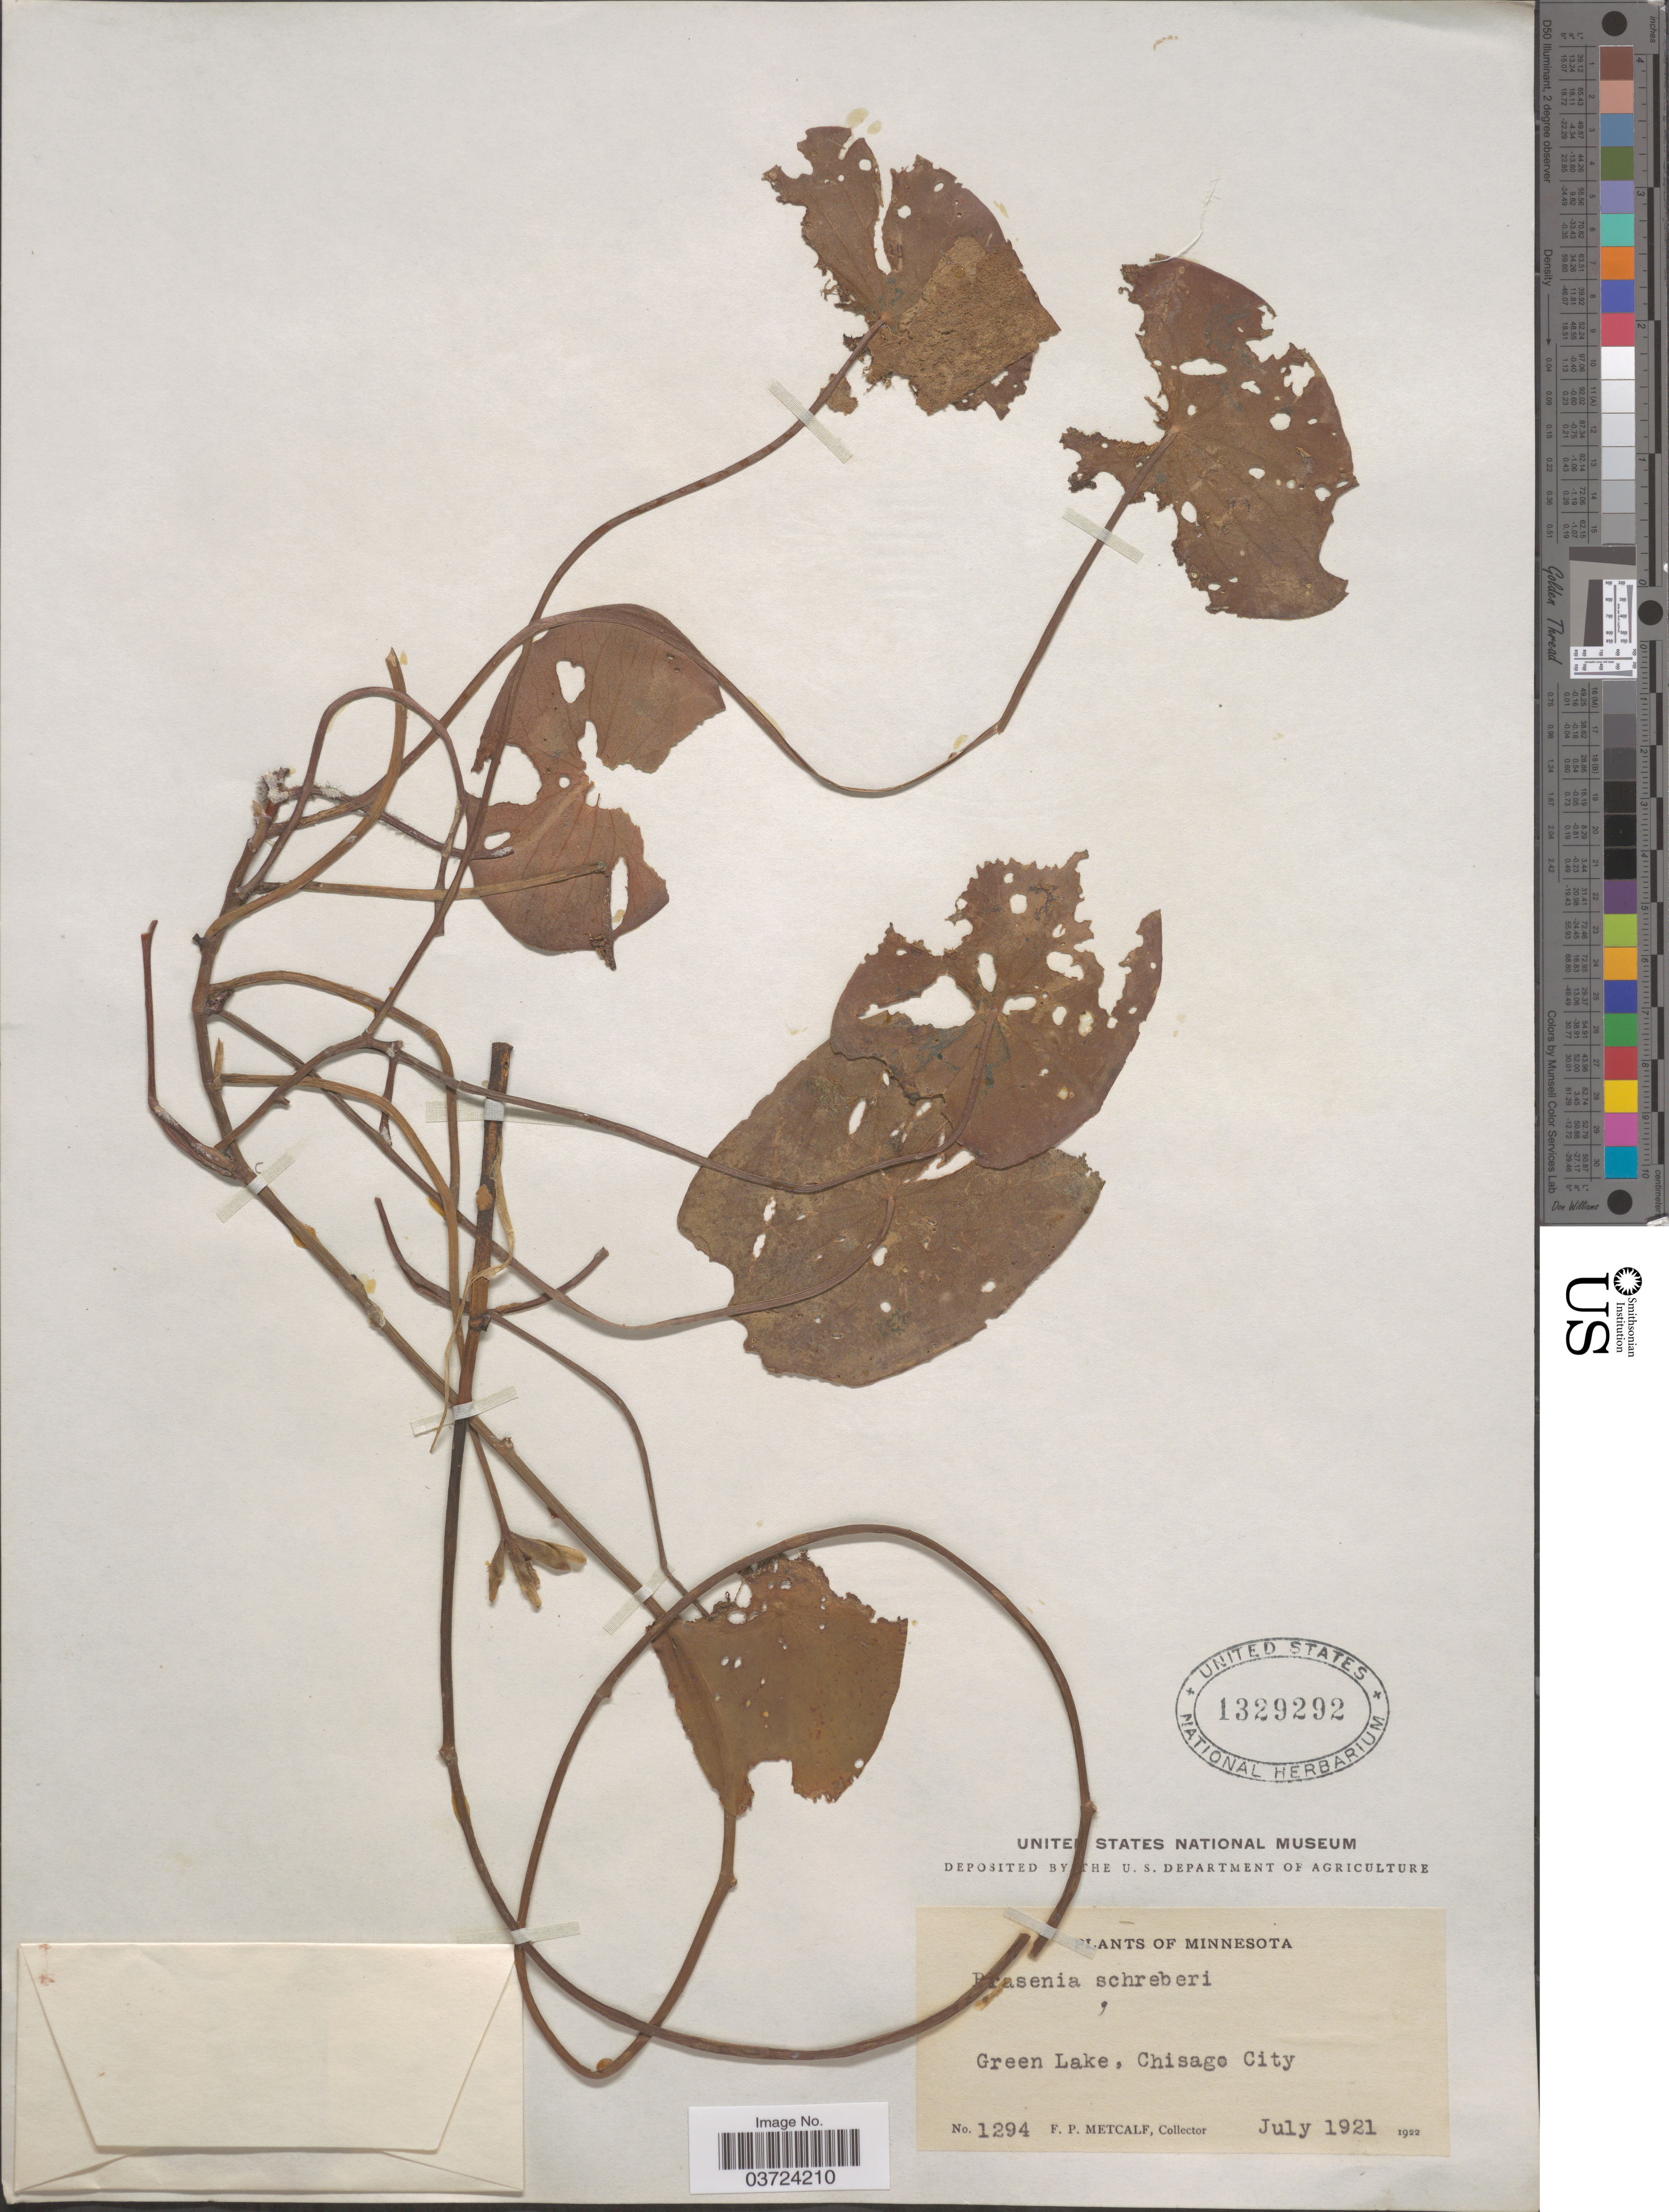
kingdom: Plantae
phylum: Tracheophyta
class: Magnoliopsida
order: Nymphaeales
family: Cabombaceae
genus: Brasenia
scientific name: Brasenia schreberi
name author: J.F. Gmel.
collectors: F. Metcalf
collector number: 1294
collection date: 1921-07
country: United States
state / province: Minnesota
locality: Green Lake, Chisago City.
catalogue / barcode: US 1329292